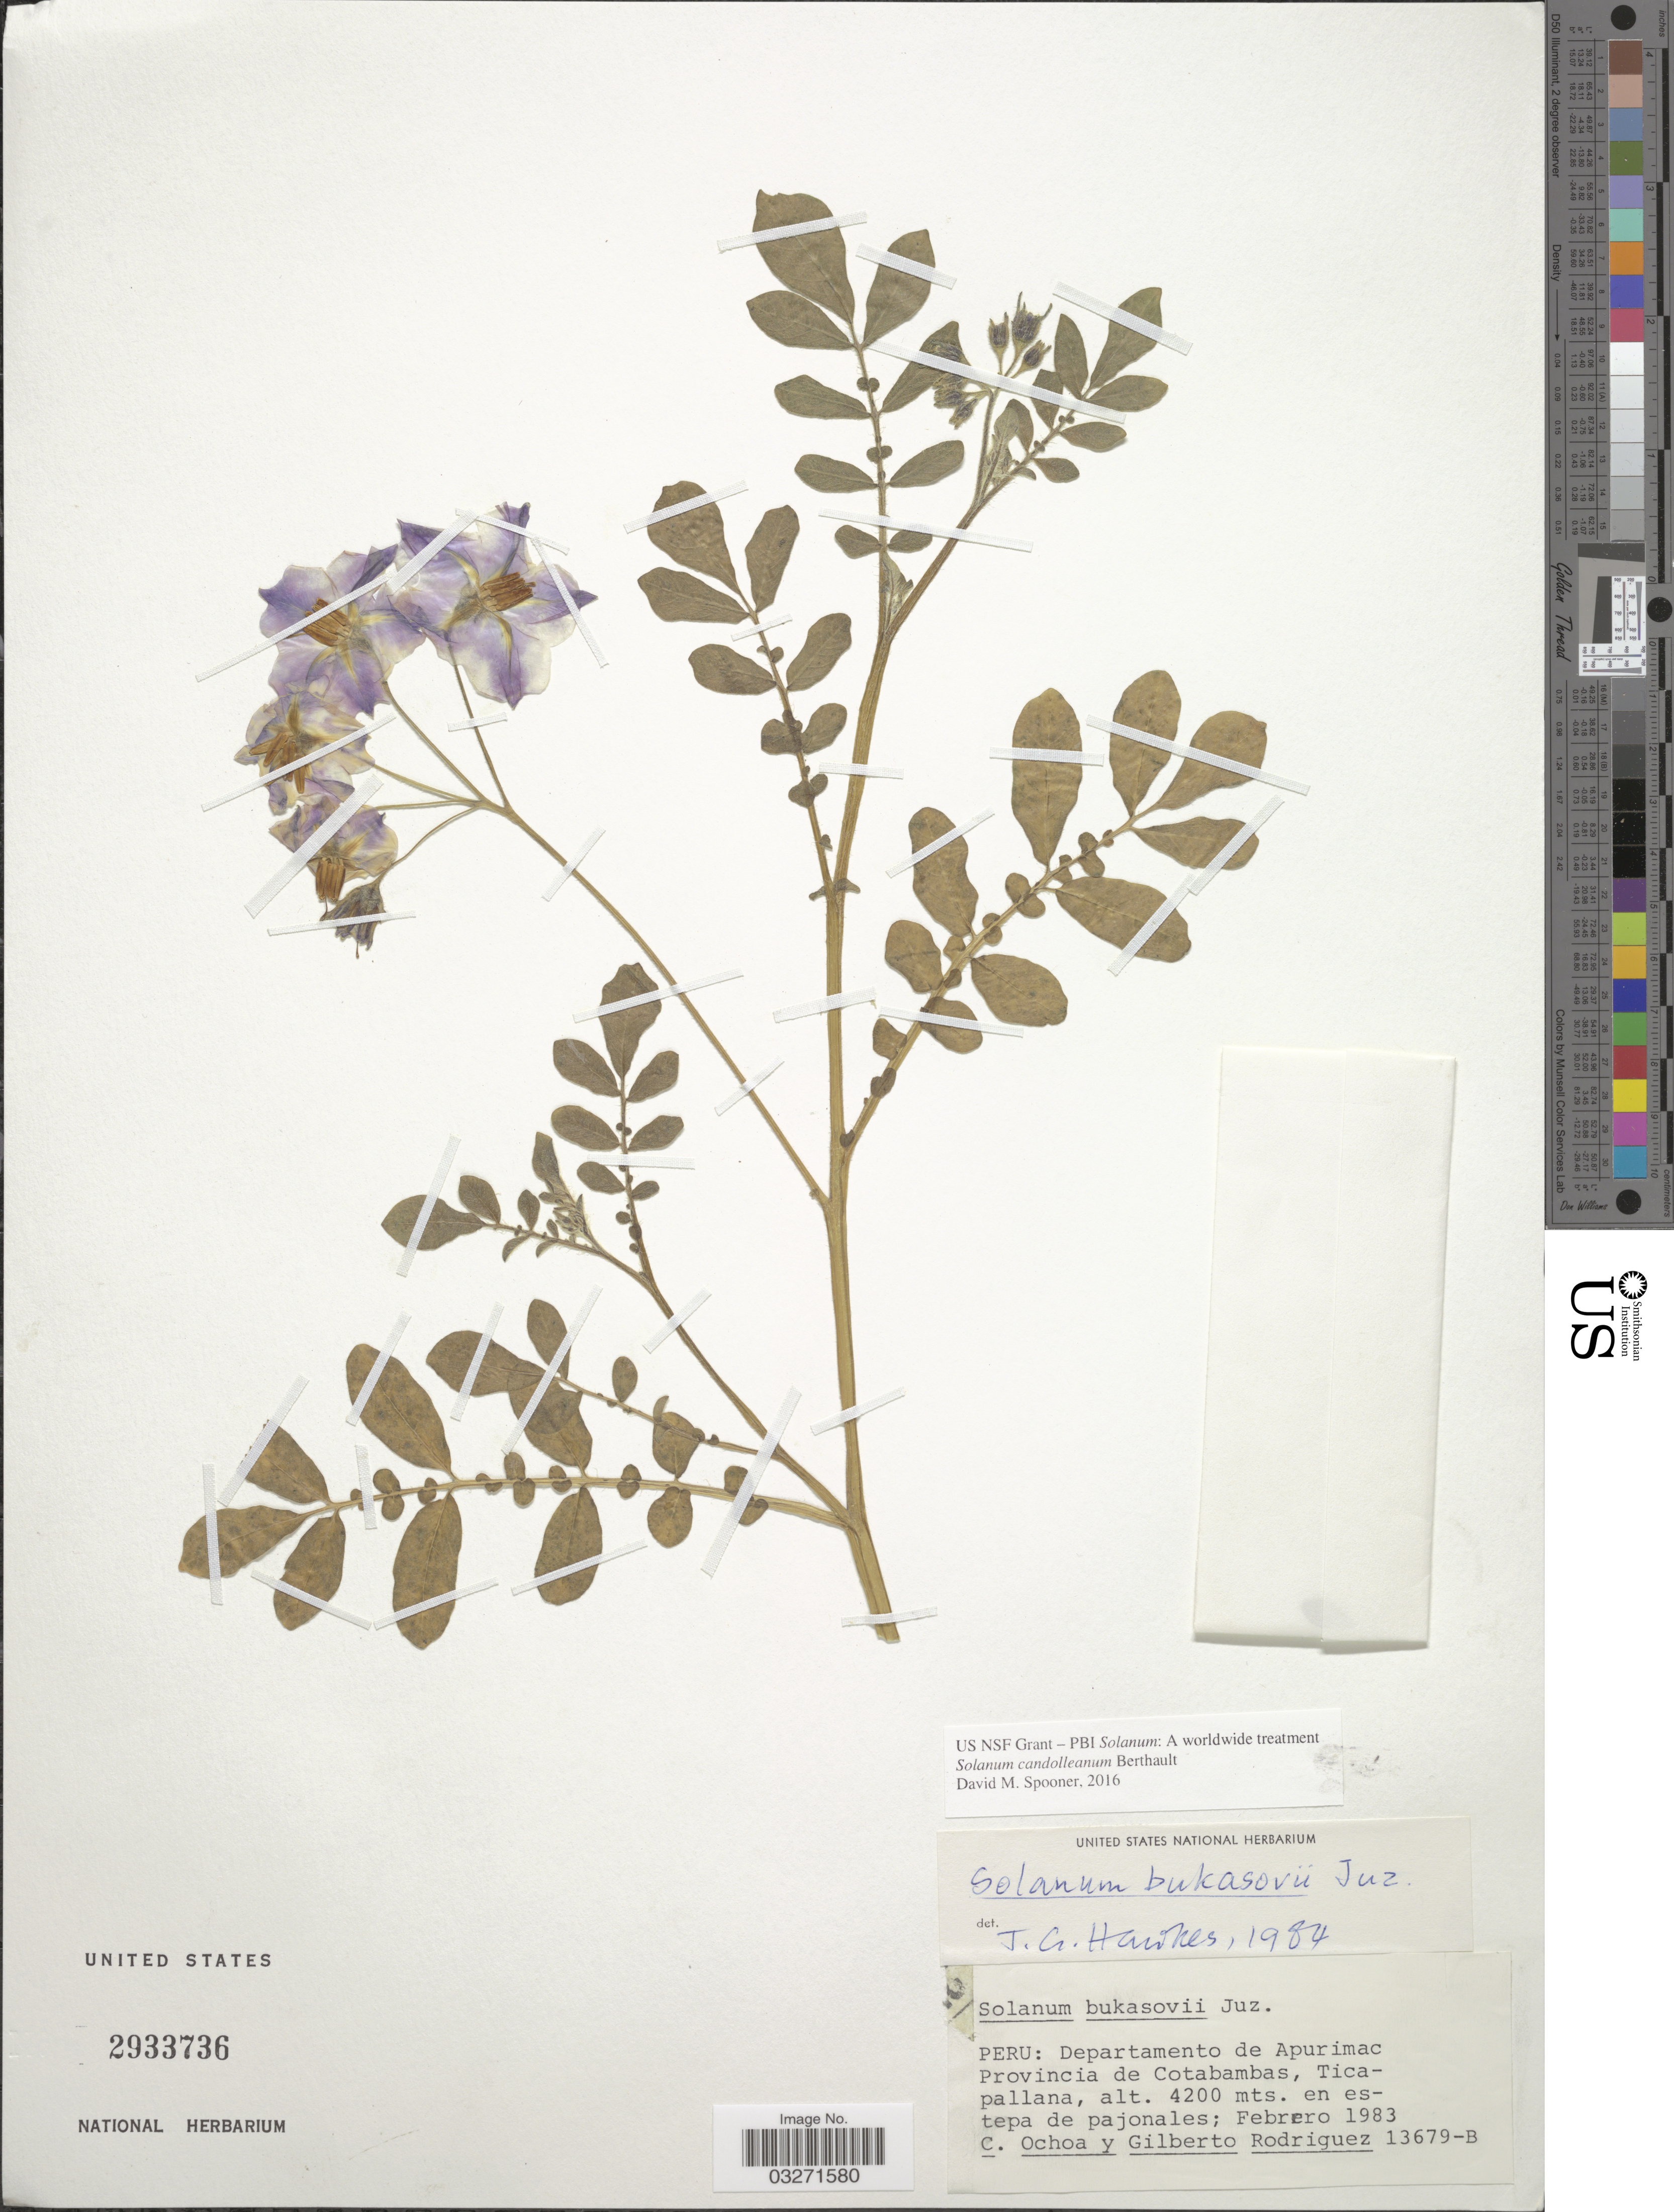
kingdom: Plantae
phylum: Tracheophyta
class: Magnoliopsida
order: Solanales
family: Solanaceae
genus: Solanum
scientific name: Solanum candolleanum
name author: Berthault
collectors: C. Ochoa & G. Rodriguez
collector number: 13679-B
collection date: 1983-02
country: Peru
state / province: Apurímac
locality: Departamento de Apurimac. Provincia de Cotabambas, Ticapallana.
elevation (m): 4200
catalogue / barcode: US 2933736